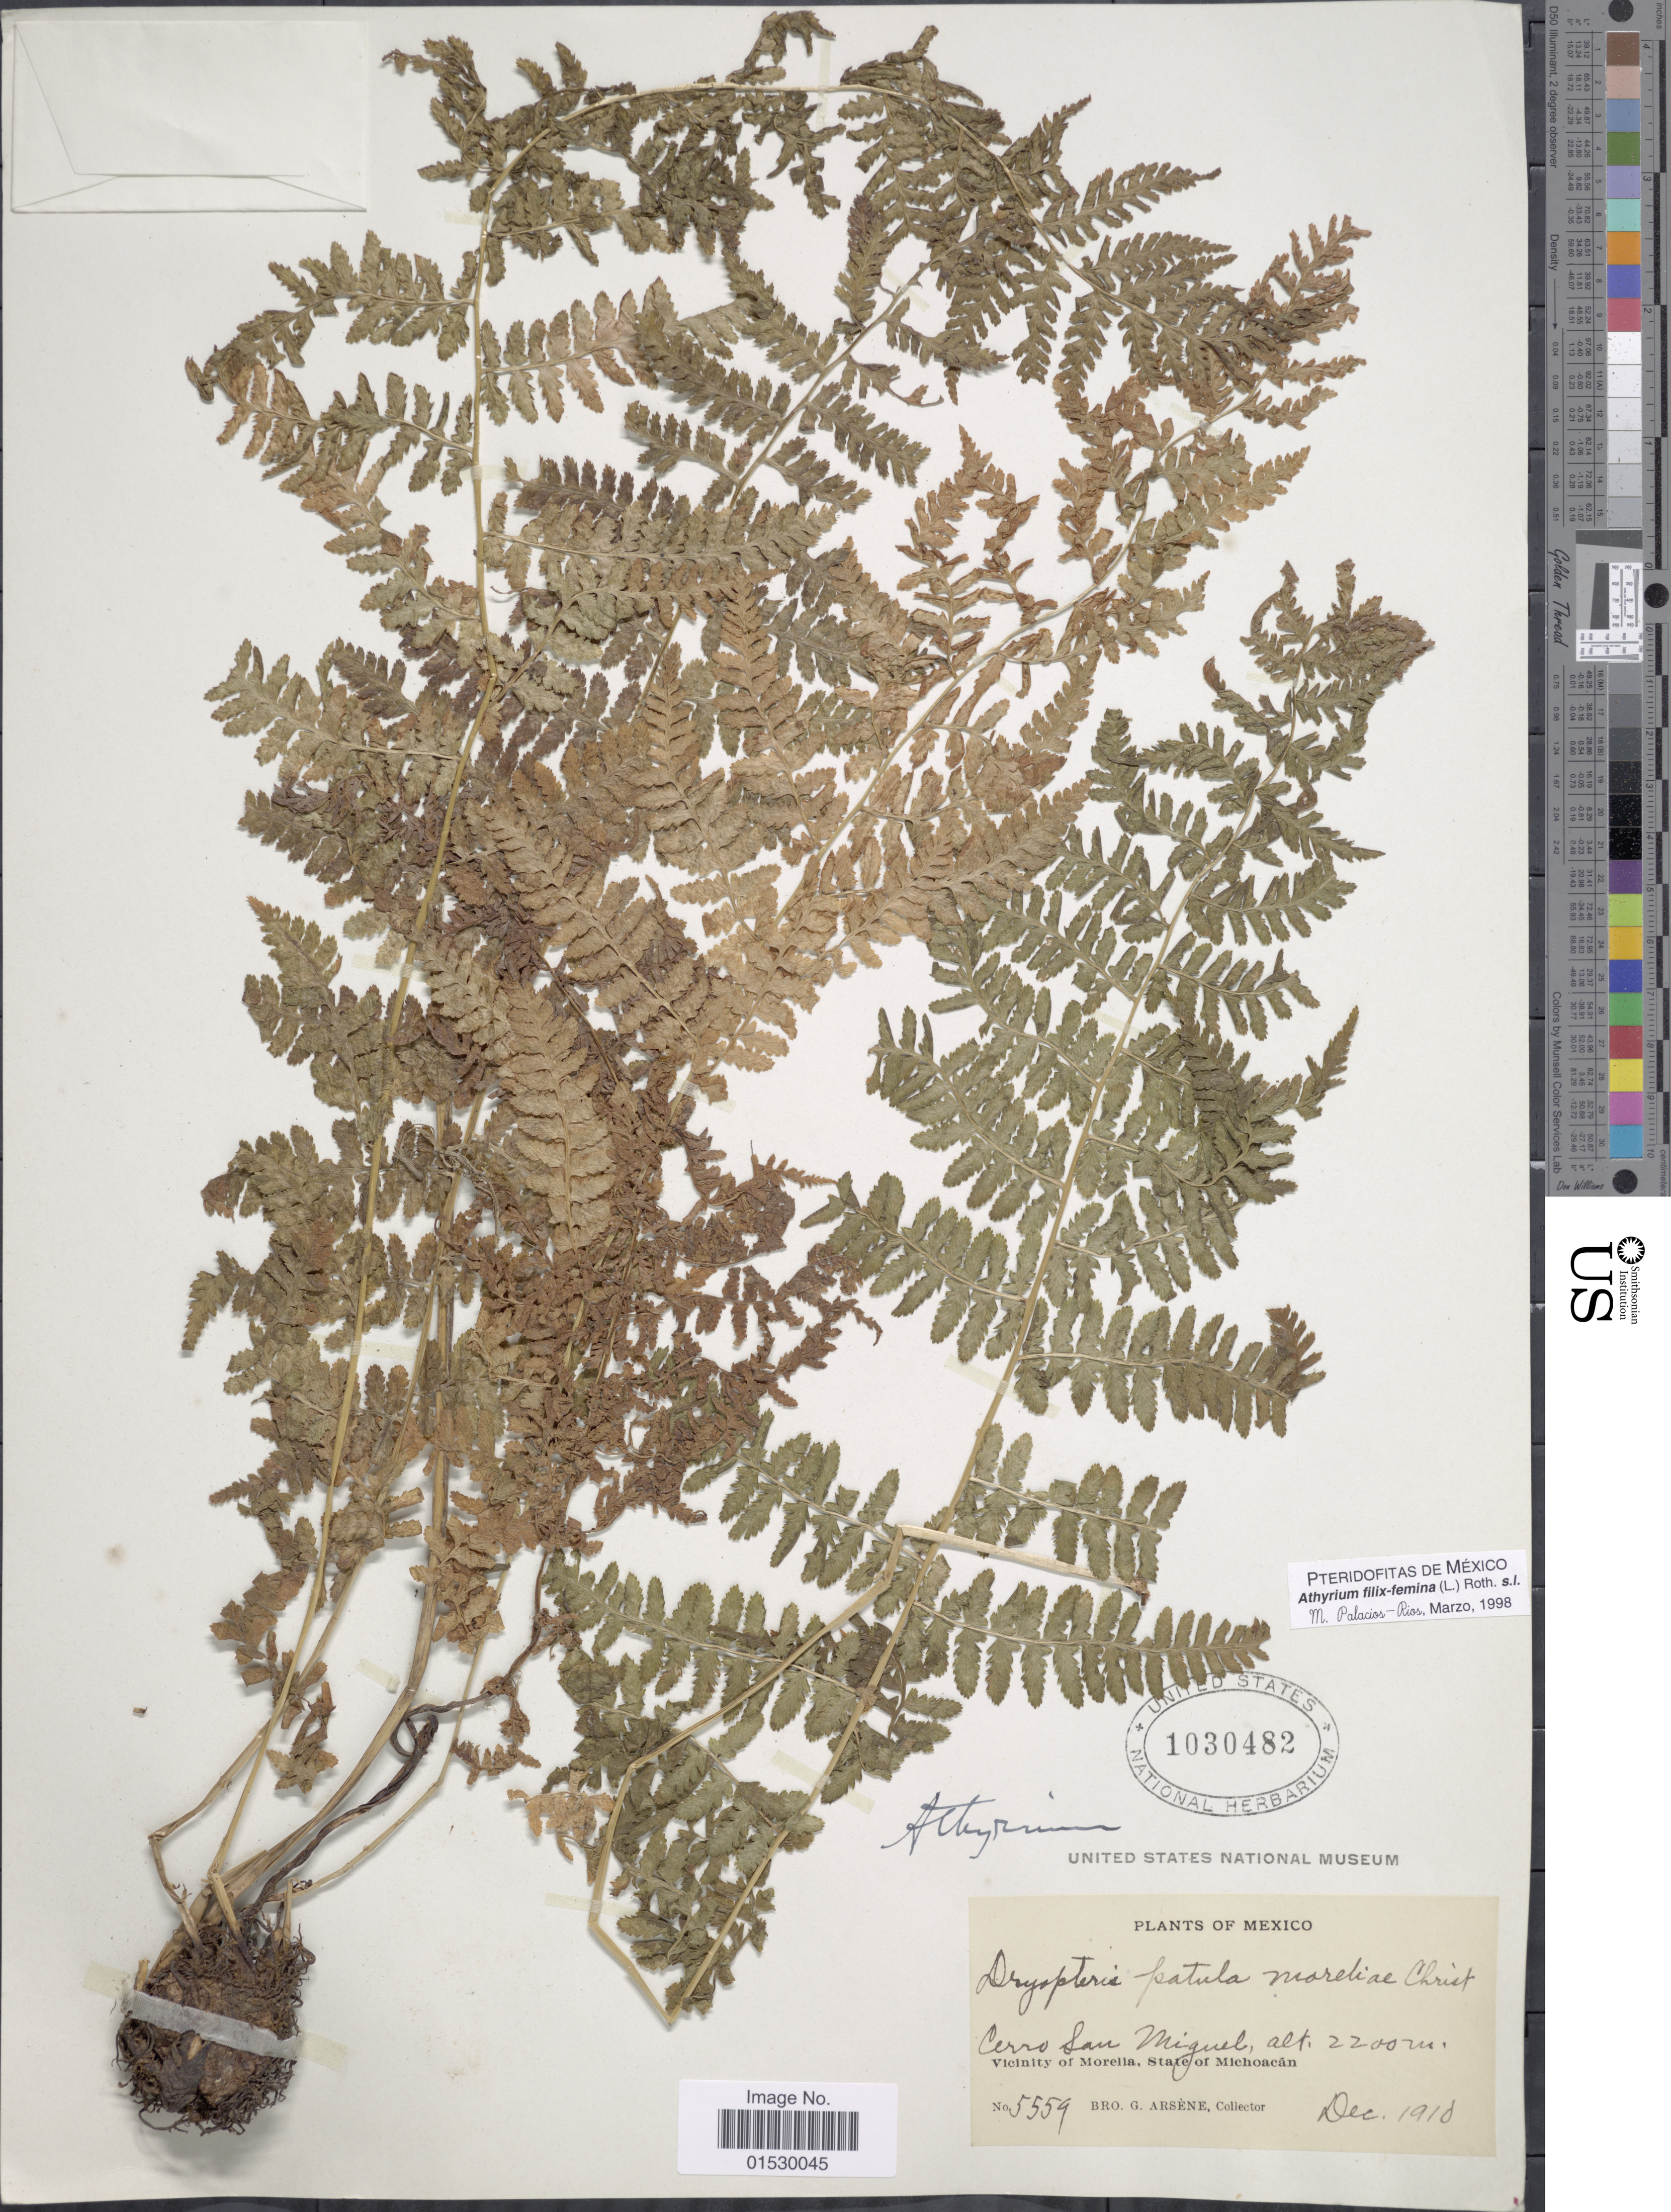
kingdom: Plantae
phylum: Tracheophyta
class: Polypodiopsida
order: Polypodiales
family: Athyriaceae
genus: Athyrium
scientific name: Athyrium dombei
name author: (Desv.) C. Chr.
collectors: Bro. G. Arsène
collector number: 5559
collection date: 1910-12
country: Mexico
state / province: Michoacán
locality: Cerro San Miguel, vicinity of Morelia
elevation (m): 2200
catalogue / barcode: US 1030482